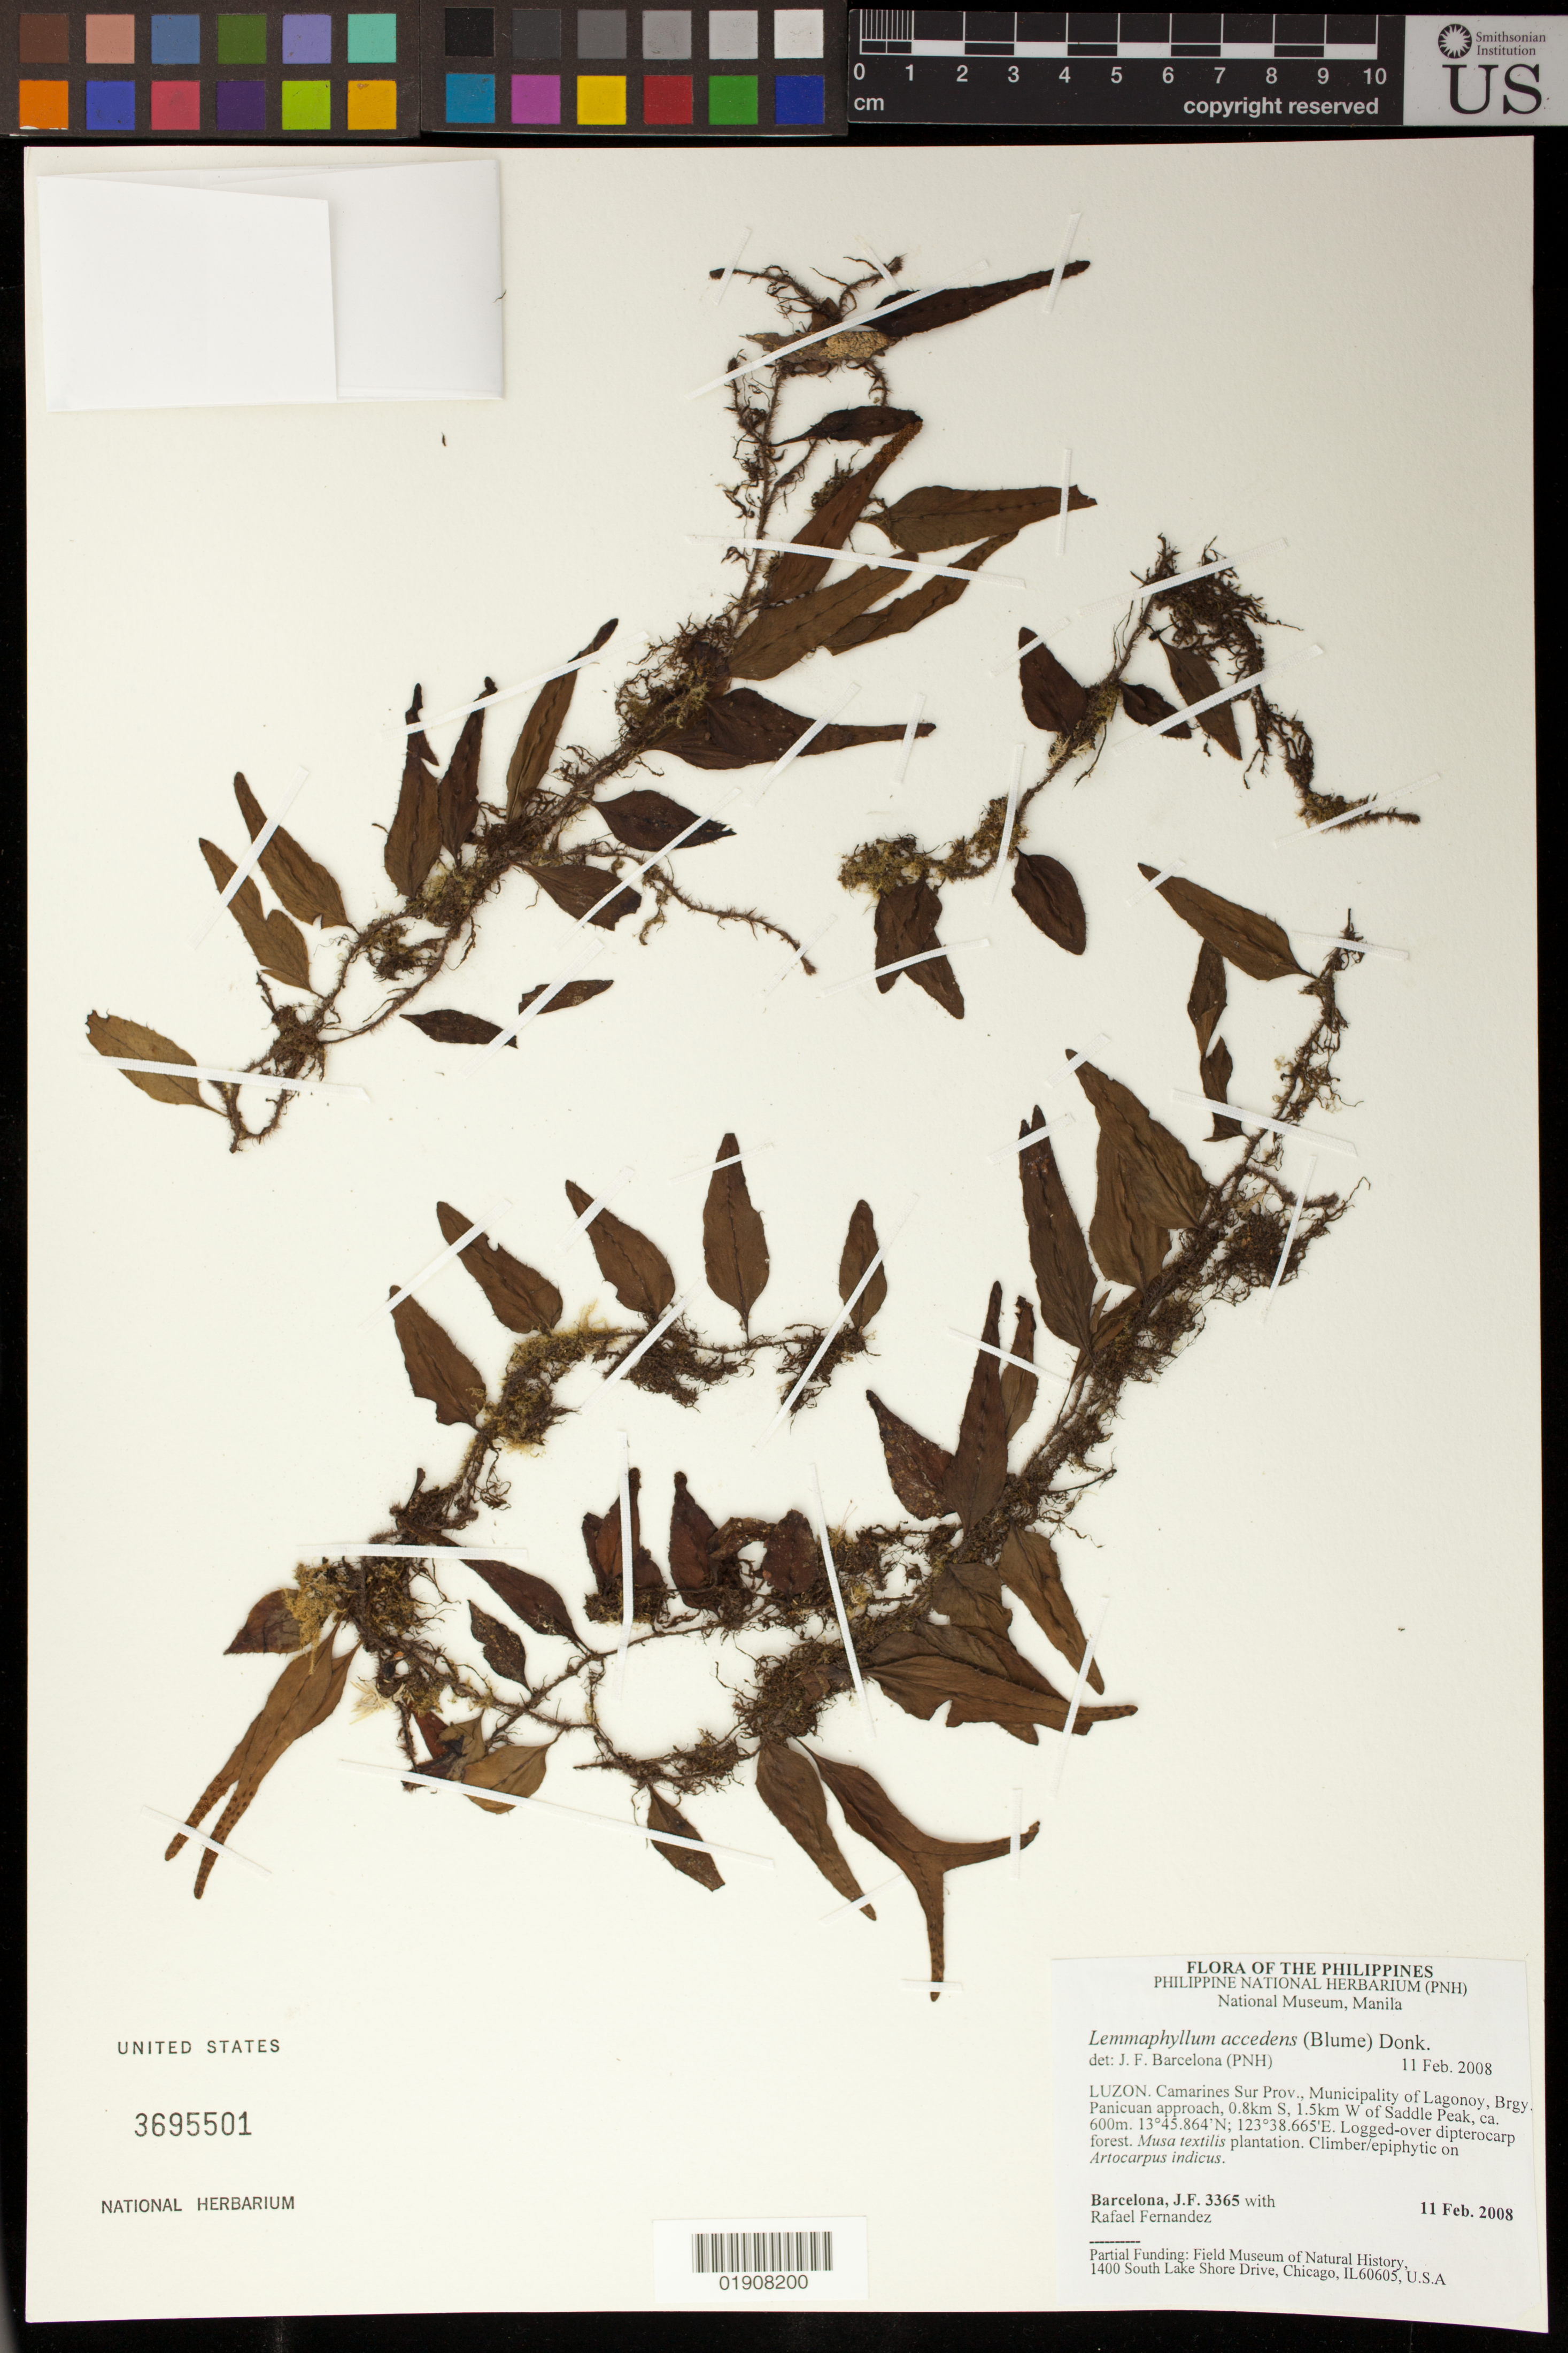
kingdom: Plantae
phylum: Tracheophyta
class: Polypodiopsida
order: Polypodiales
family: Polypodiaceae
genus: Lemmaphyllum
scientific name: Lemmaphyllum accedens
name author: (Blume) Donk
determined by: Barcelona, J. F.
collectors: J. F. Barcelona & R. Fernandez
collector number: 3365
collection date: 2008-02-11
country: Philippines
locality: Luzon, Camarines Sur Prov., Municipality of Lagonoy, Brgy. Panicuan approach, 0.8km S, 1.5km W of Saddle Peak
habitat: Logged-over dipterocarp forest.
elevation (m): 600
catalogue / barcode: US 3695501